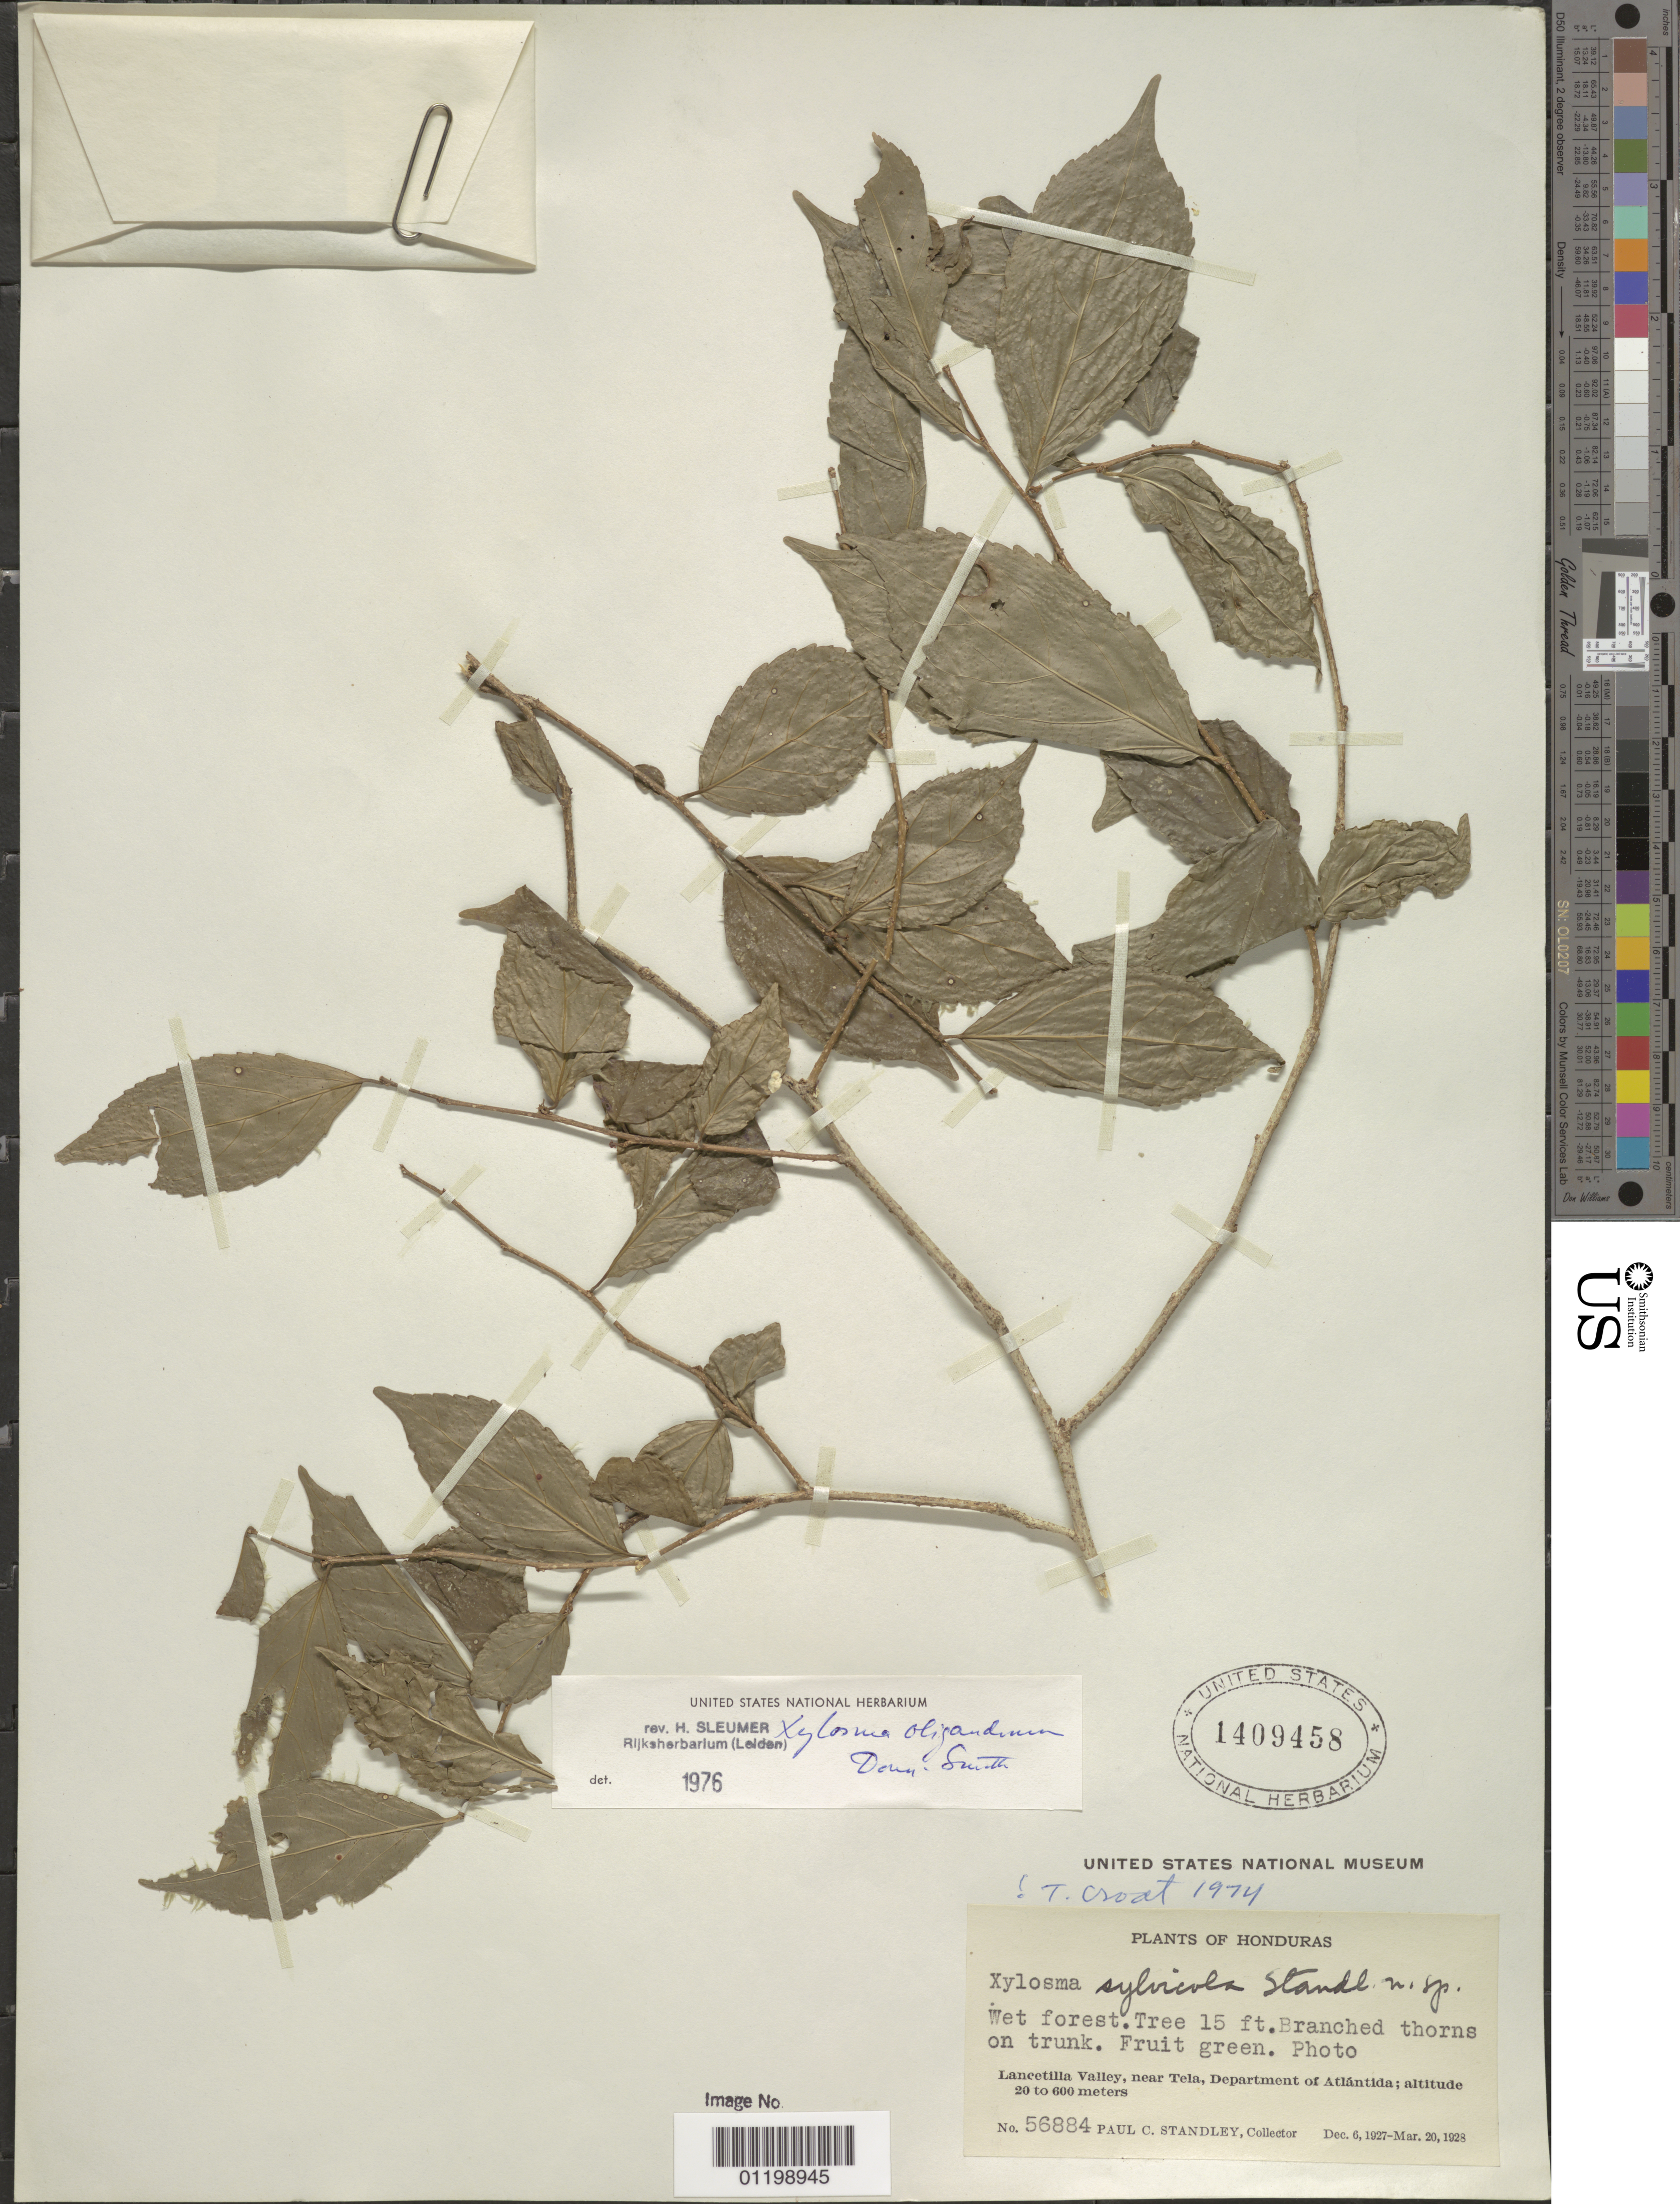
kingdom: Plantae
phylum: Tracheophyta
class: Magnoliopsida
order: Malpighiales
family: Salicaceae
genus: Xylosma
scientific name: Xylosma oligandra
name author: Donn. Sm.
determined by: Sleumer, H. O.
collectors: P. C. Standley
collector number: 56884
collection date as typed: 06 Dec 1927 to 20 Mar 1928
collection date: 1927-12-06/1928-03-20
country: Honduras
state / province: Atlántida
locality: Lancetilla Valley, near Tela, Department of Atlántida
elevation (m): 20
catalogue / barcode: US 1409458